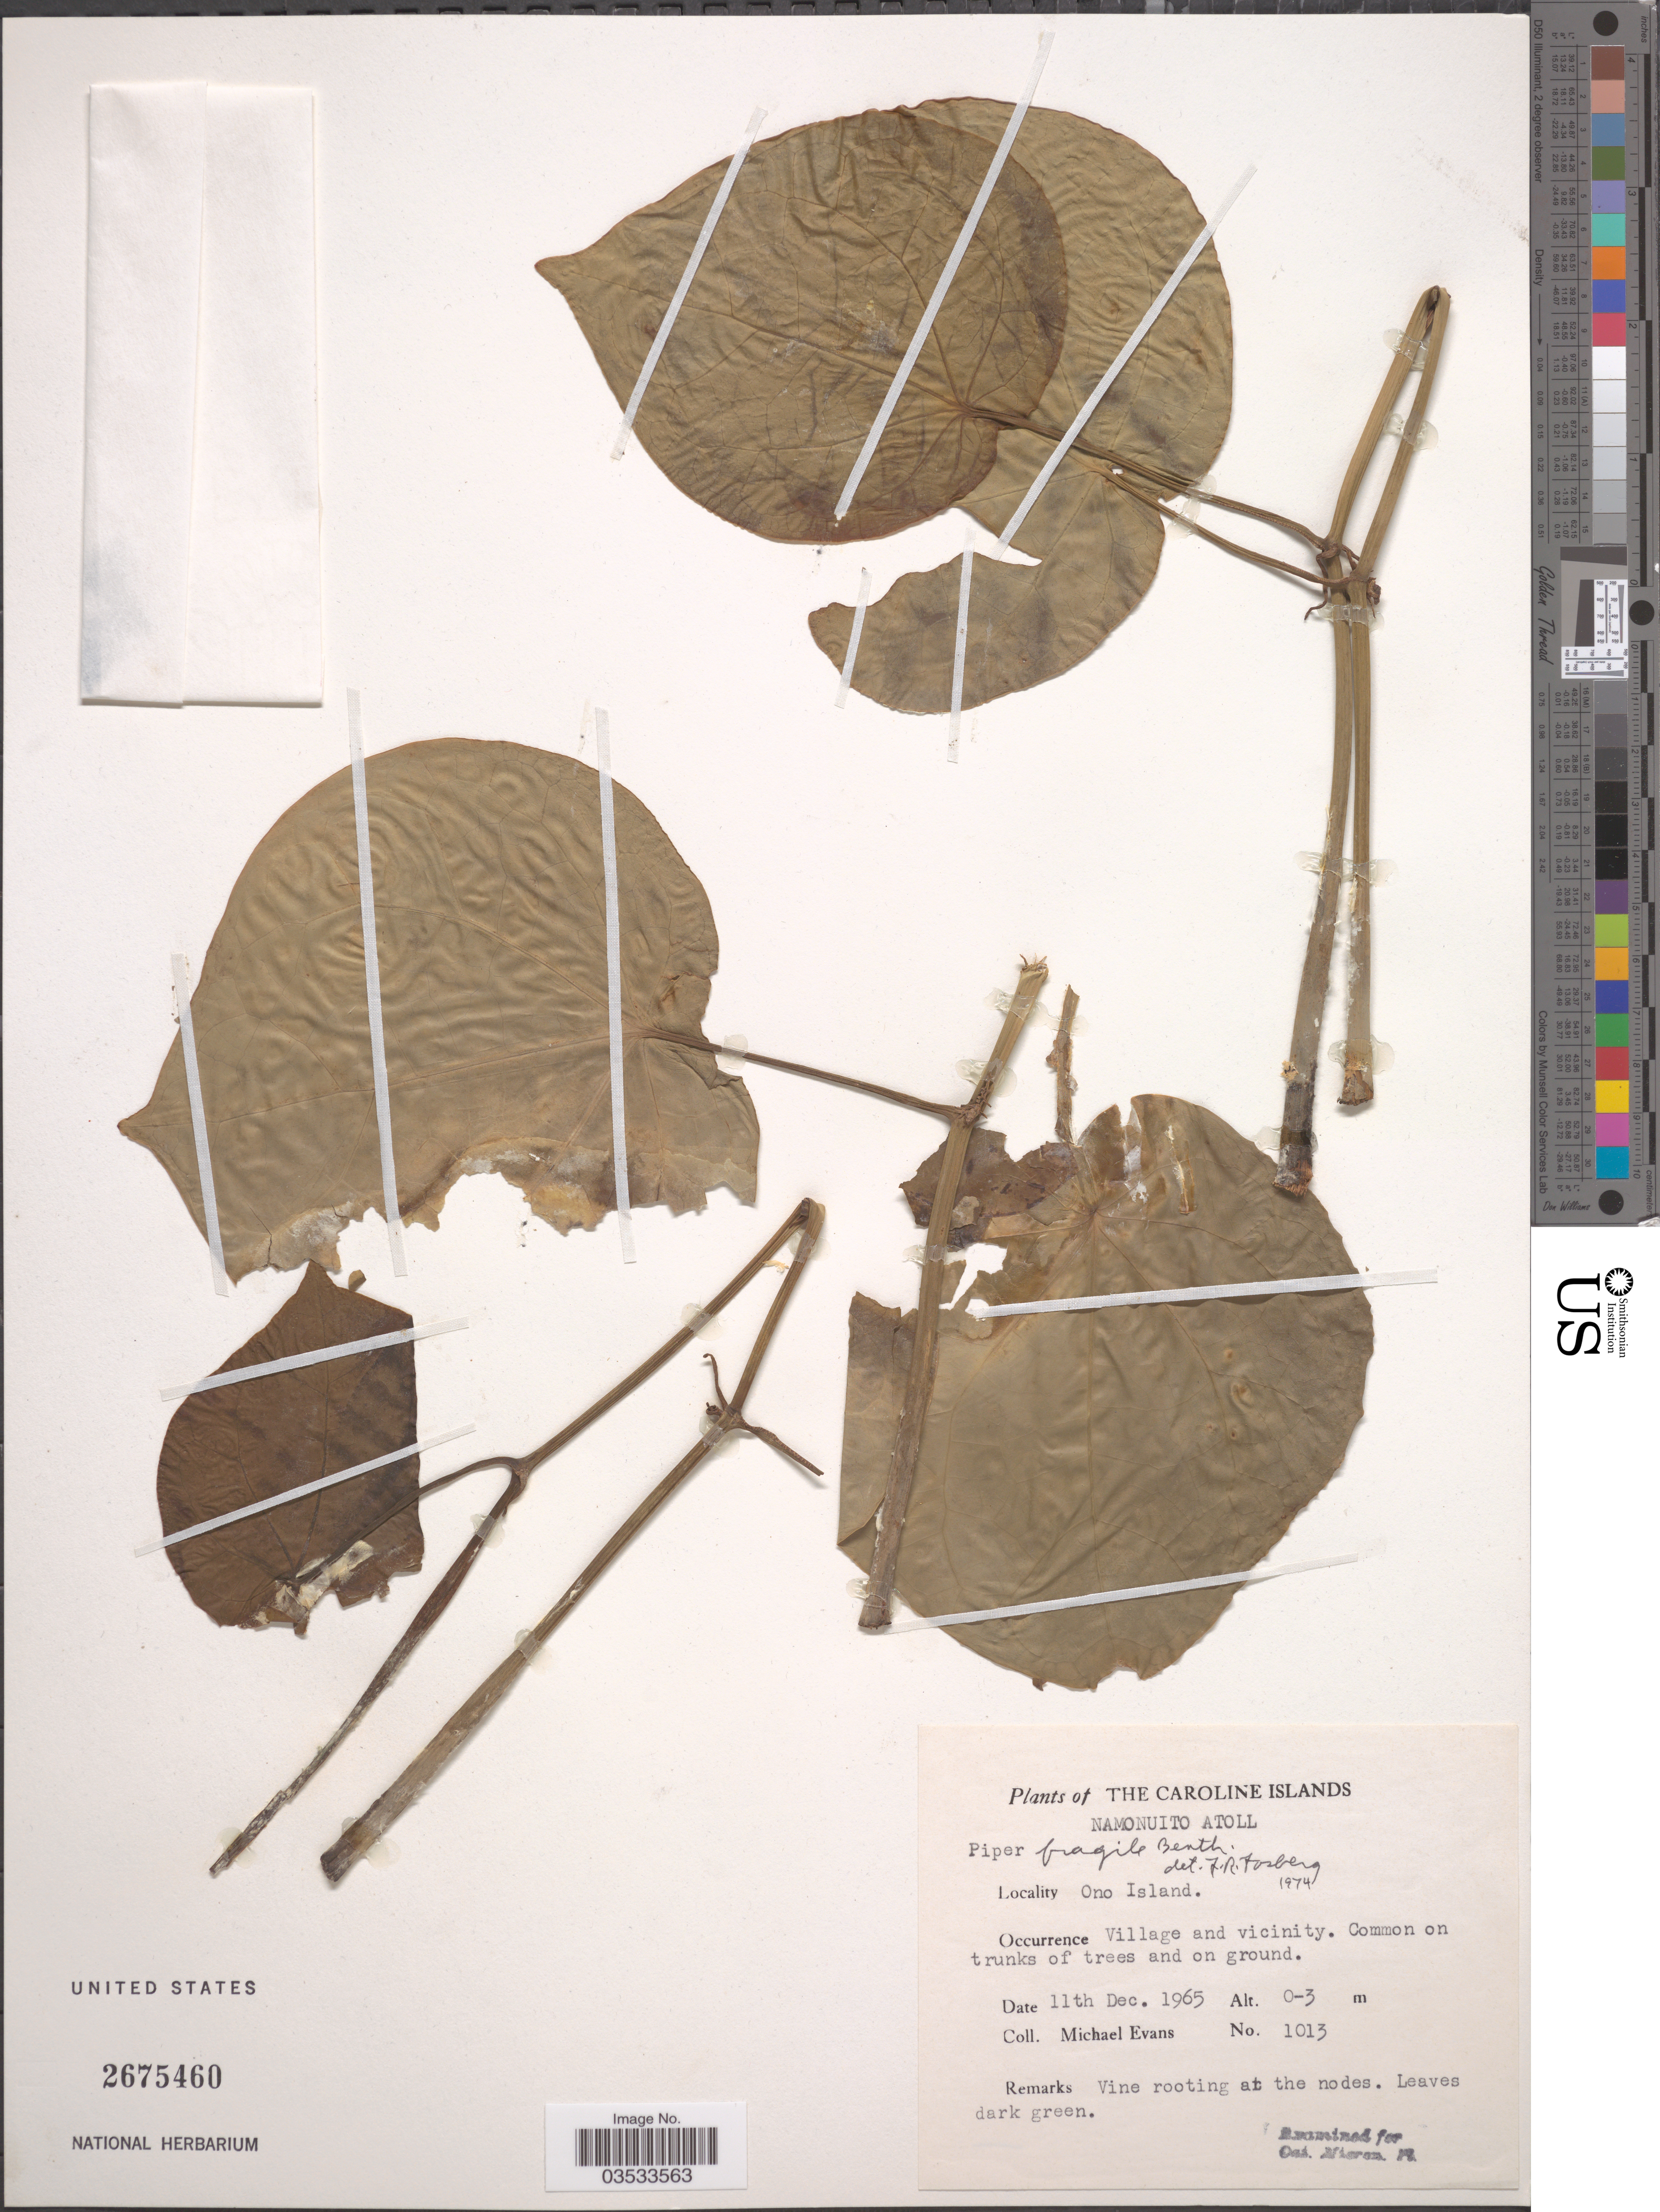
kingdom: Plantae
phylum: Tracheophyta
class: Magnoliopsida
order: Piperales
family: Piperaceae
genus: Piper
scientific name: Piper fragile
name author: Benth.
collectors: M. Evans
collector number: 1013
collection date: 1965-12-11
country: Micronesia, Federated States of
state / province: Truk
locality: The Caroline Islands. Namonuito Atoll. Ono Island. Village and vicinity.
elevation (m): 0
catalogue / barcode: US 2675460